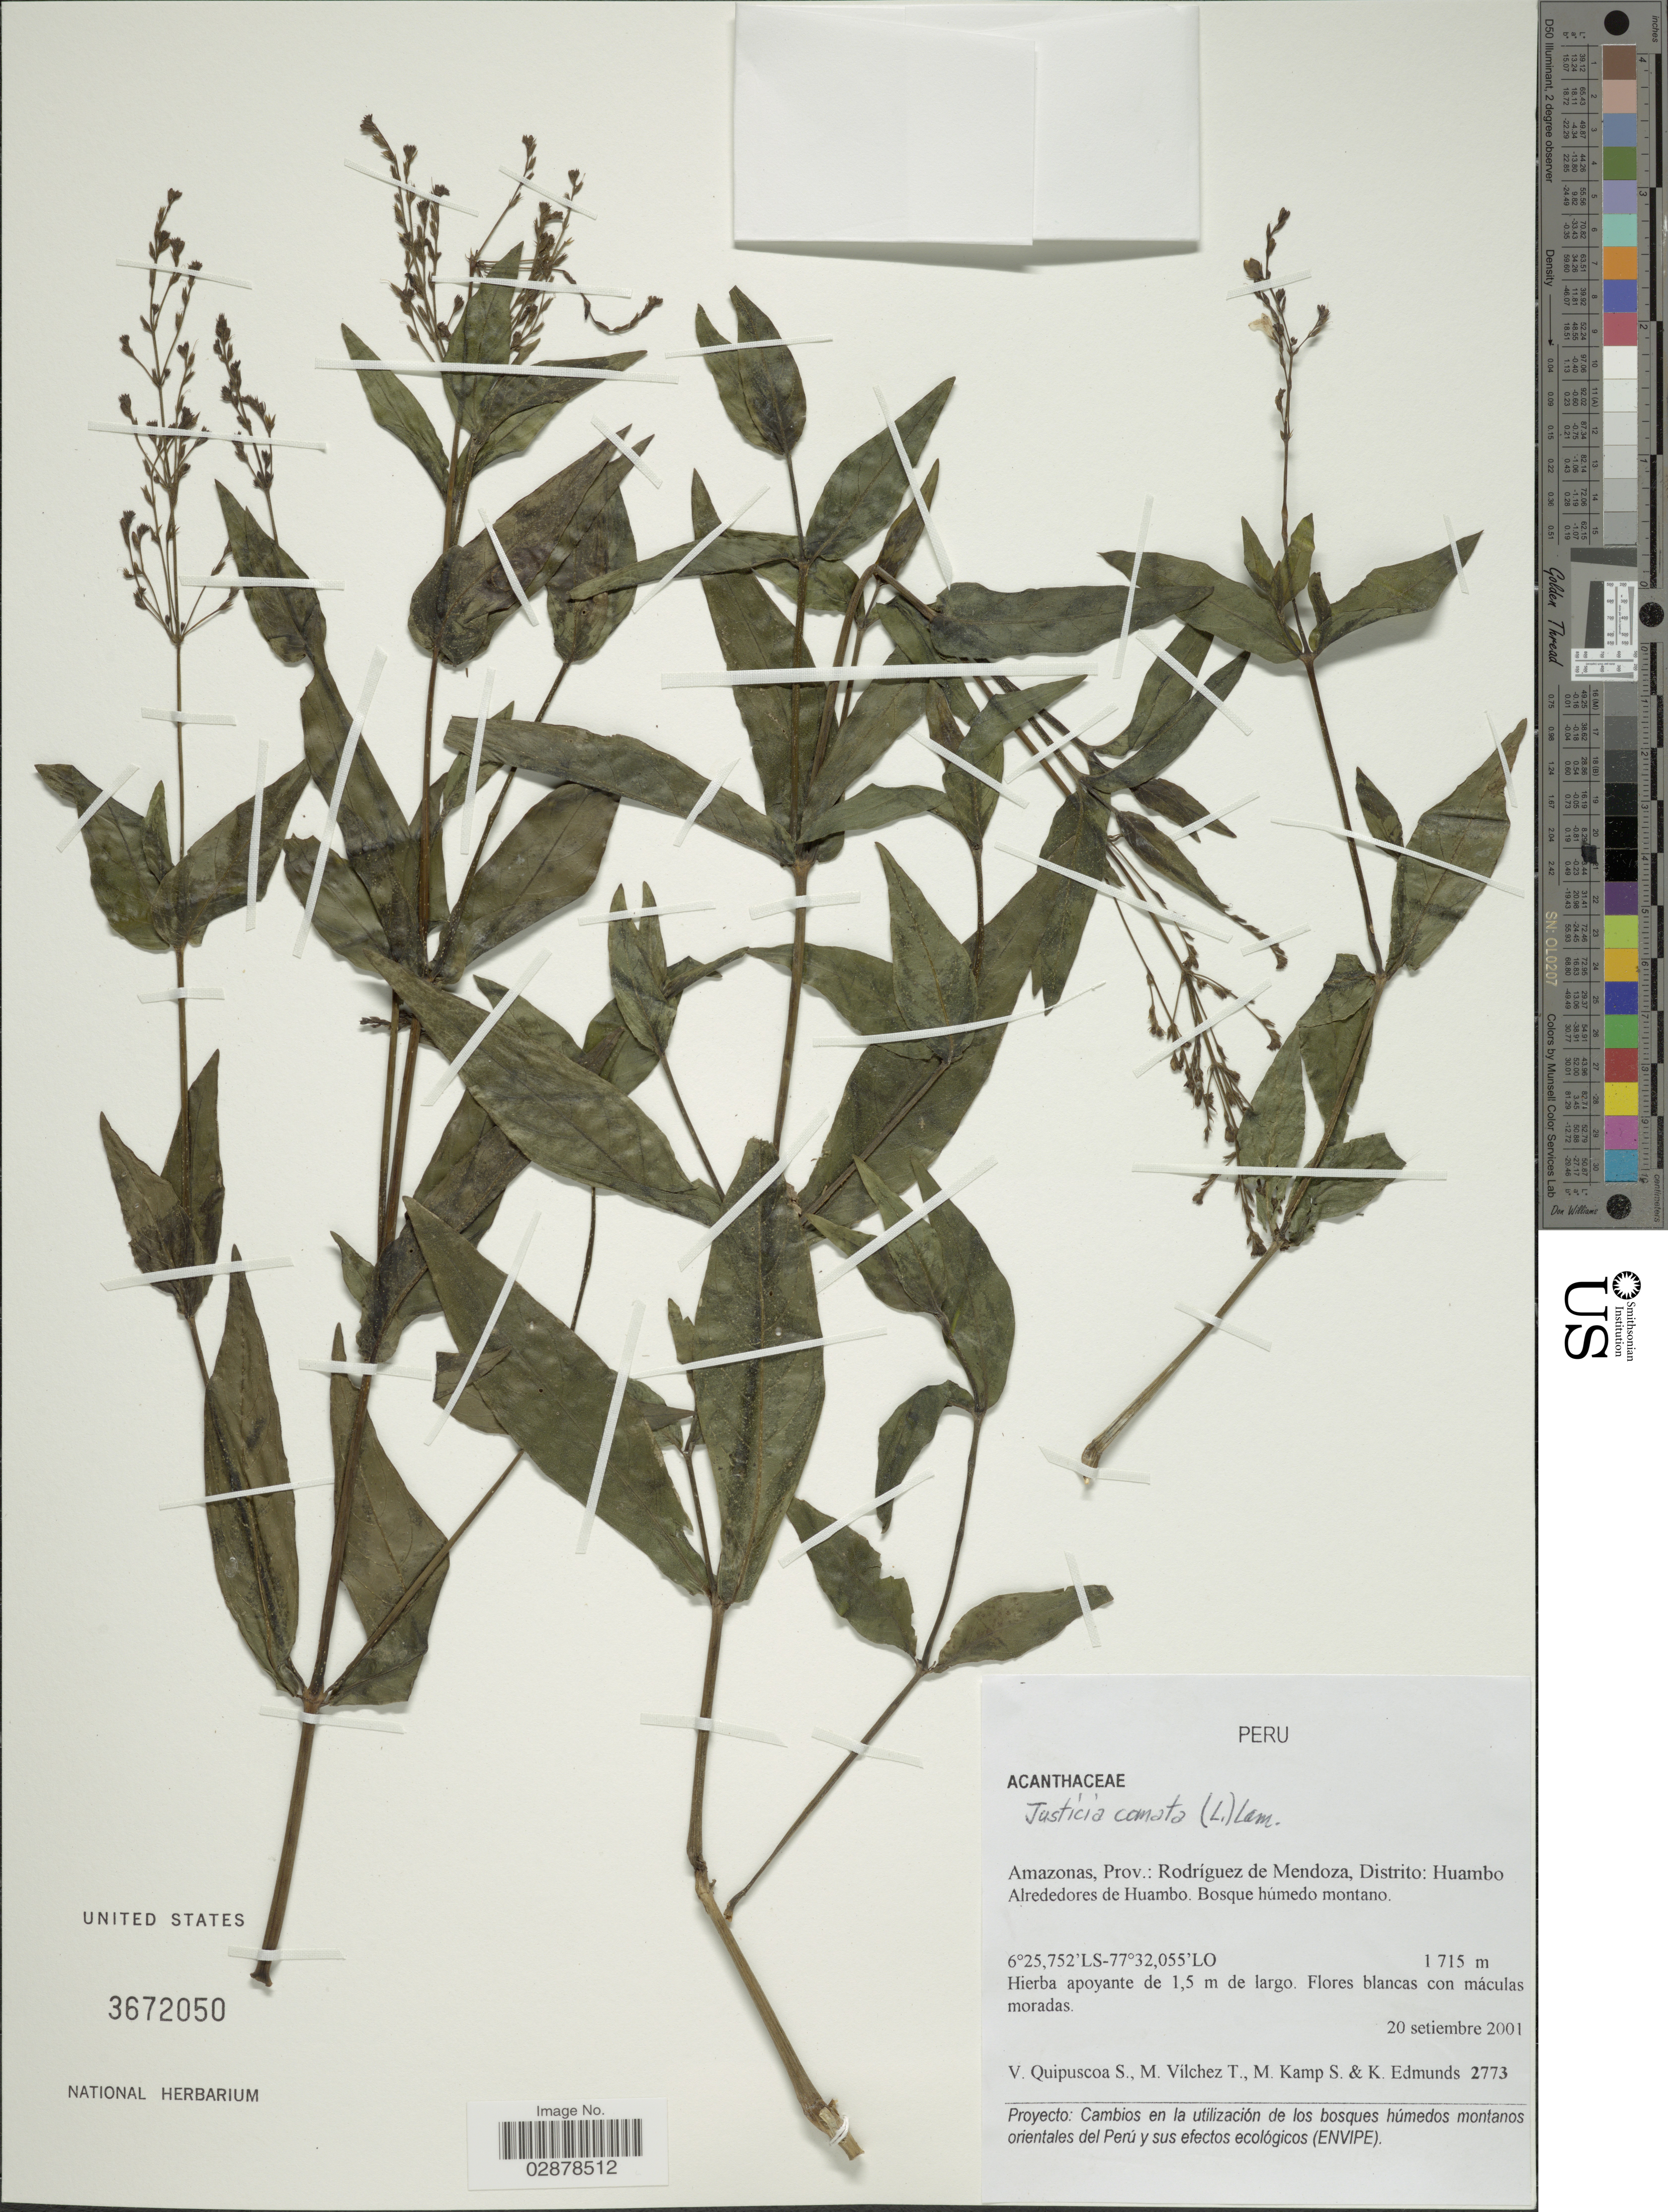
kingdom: Plantae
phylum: Tracheophyta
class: Magnoliopsida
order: Lamiales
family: Acanthaceae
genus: Justicia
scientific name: Justicia comata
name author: (L.) Lam.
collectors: V. Quipuscoa S., M. Vilchez T., T. Kamp S. & K. Edmunds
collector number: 2773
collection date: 2001-09-20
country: Peru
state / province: Amazonas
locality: Prov.: Rodríguez de Mendoza, Distrito: Huambo Alrededores de Huambo.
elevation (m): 1715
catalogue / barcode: US 3672050